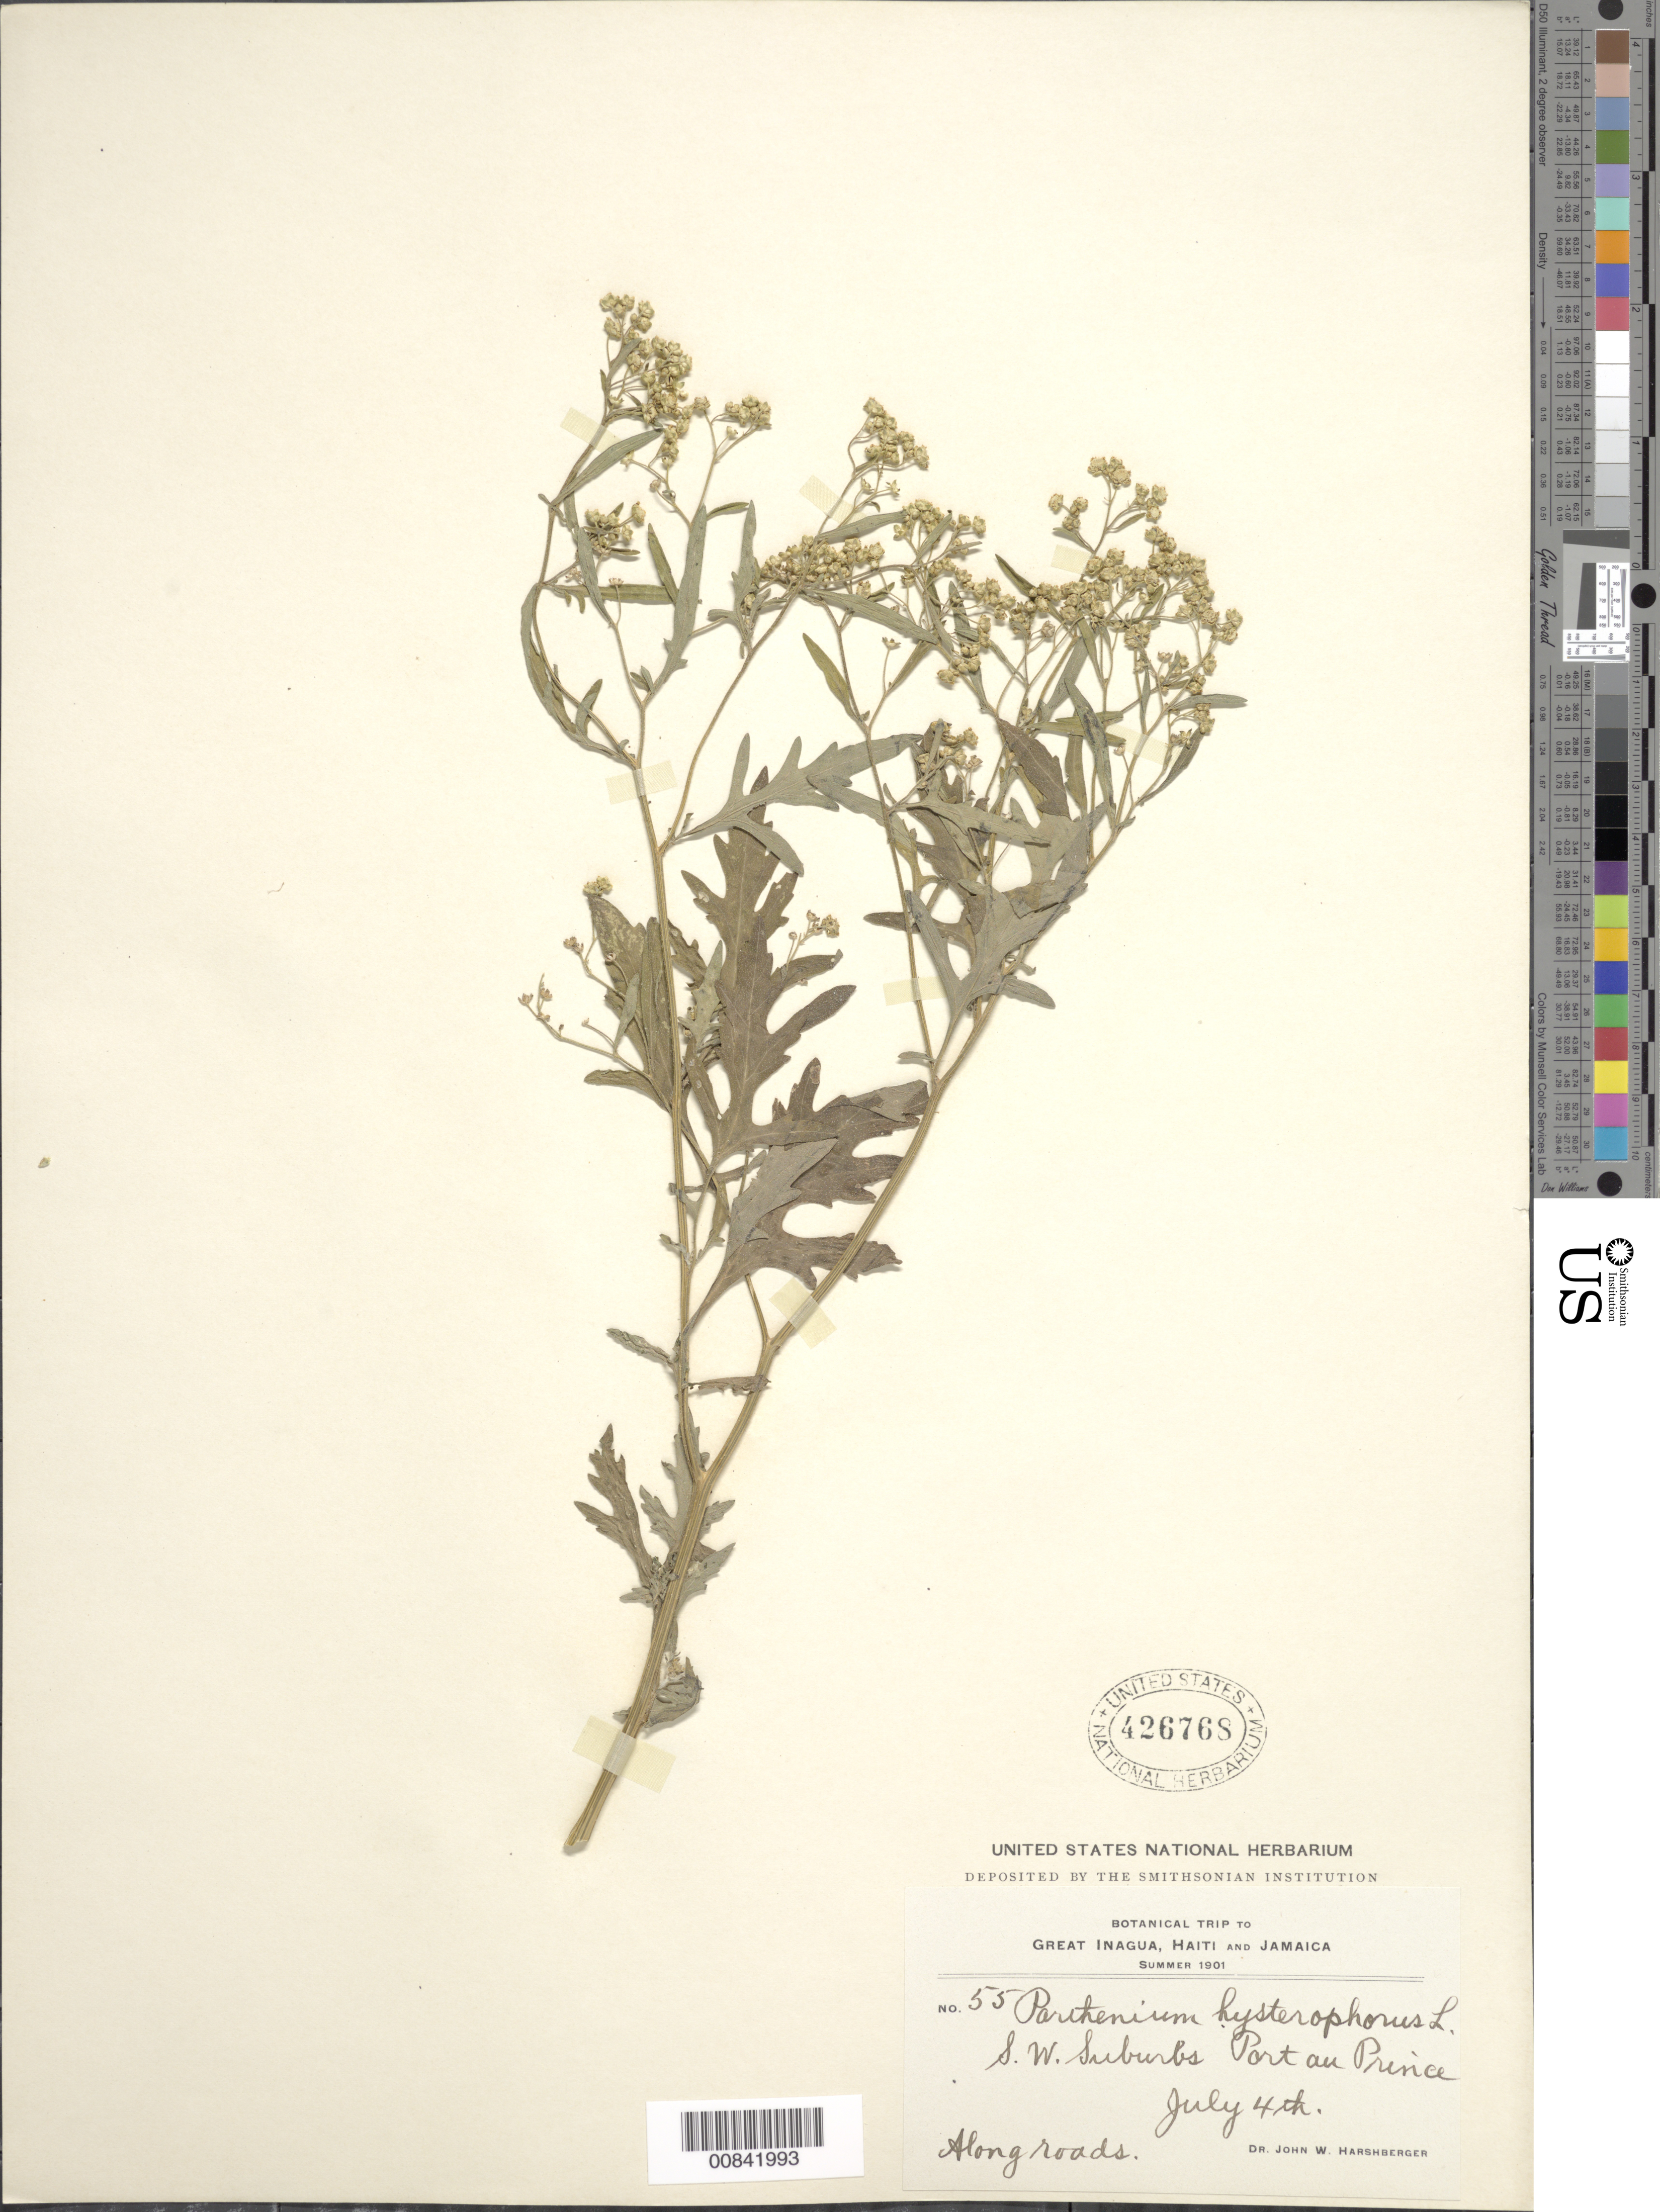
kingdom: Plantae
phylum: Tracheophyta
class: Magnoliopsida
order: Asterales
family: Asteraceae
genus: Parthenium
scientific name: Parthenium hysterophorus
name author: L.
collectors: J. W. Harshberger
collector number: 55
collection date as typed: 04 Jul 1901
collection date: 1901-07-04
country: Haiti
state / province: Ouest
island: Hispaniola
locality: Port-au-Prince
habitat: Along roads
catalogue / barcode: US 426768